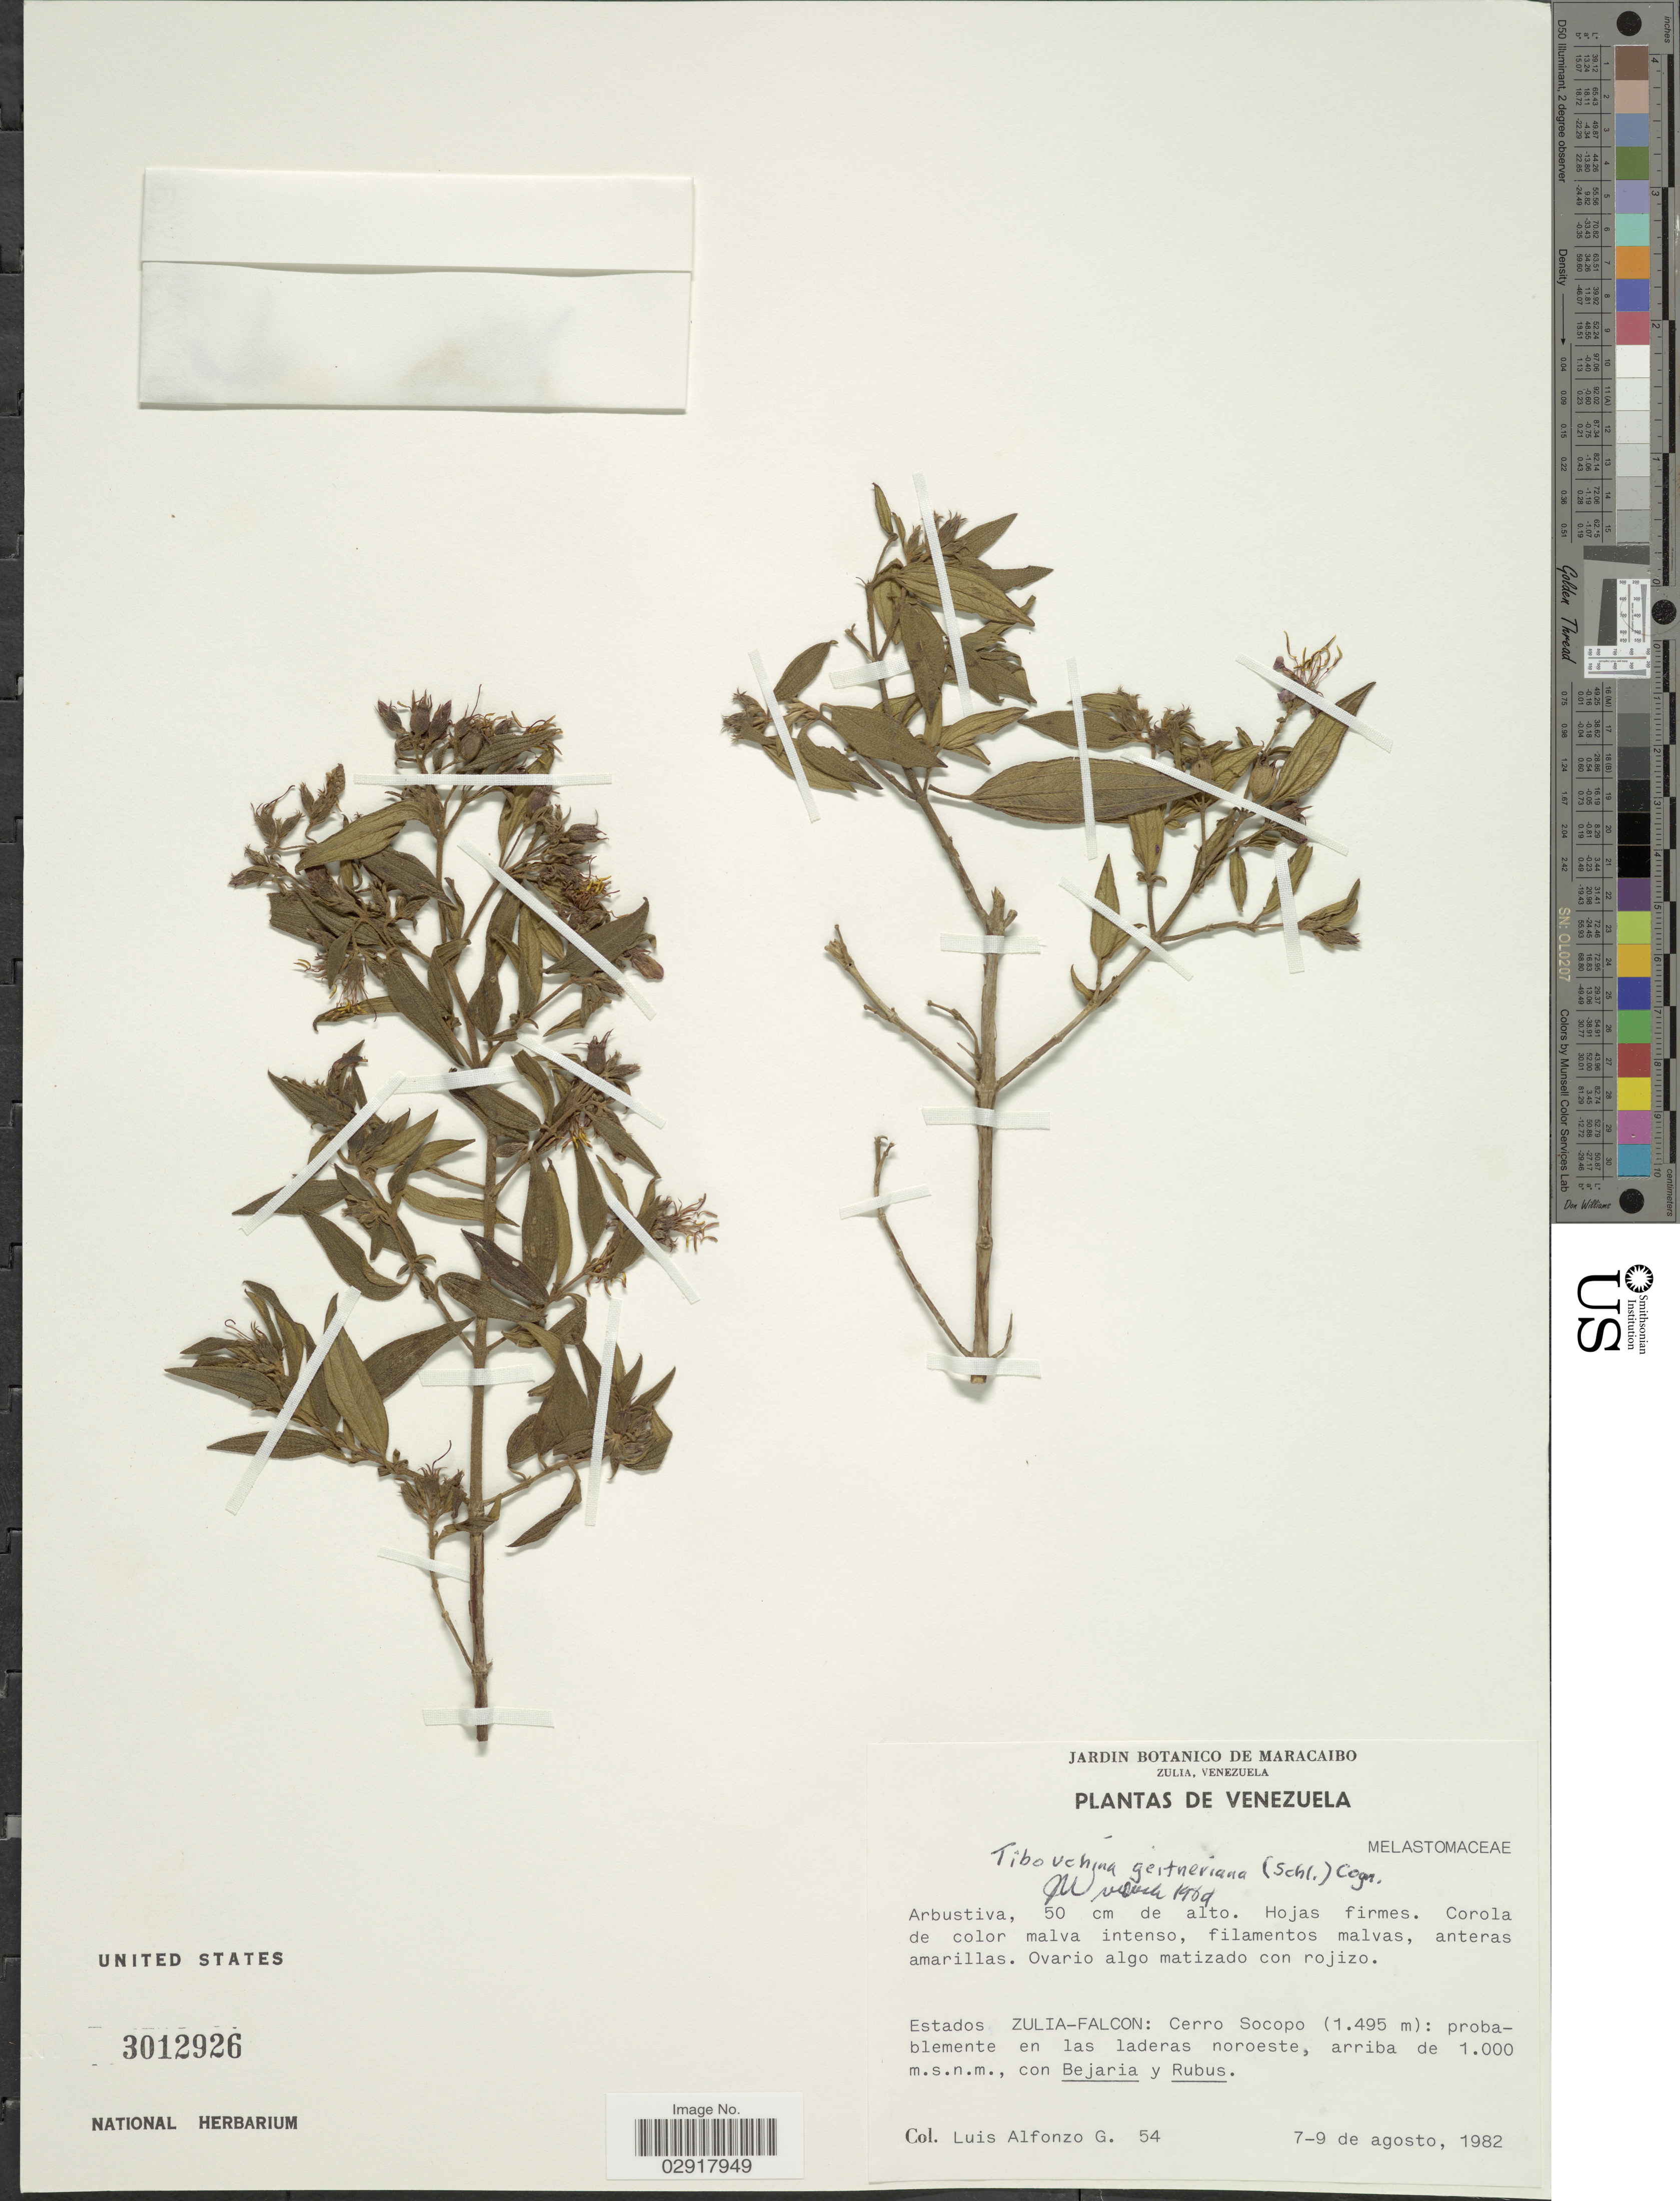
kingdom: Plantae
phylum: Tracheophyta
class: Magnoliopsida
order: Myrtales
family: Melastomataceae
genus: Chaetogastra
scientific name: Chaetogastra geitneriana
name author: Schltdl.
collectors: L. Alfonzo G.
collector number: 54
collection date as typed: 1982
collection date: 1982-08-07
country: Venezuela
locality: Estados Zulia-Falcon: Cerro Socopo.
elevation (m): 1000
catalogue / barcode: US 3012926